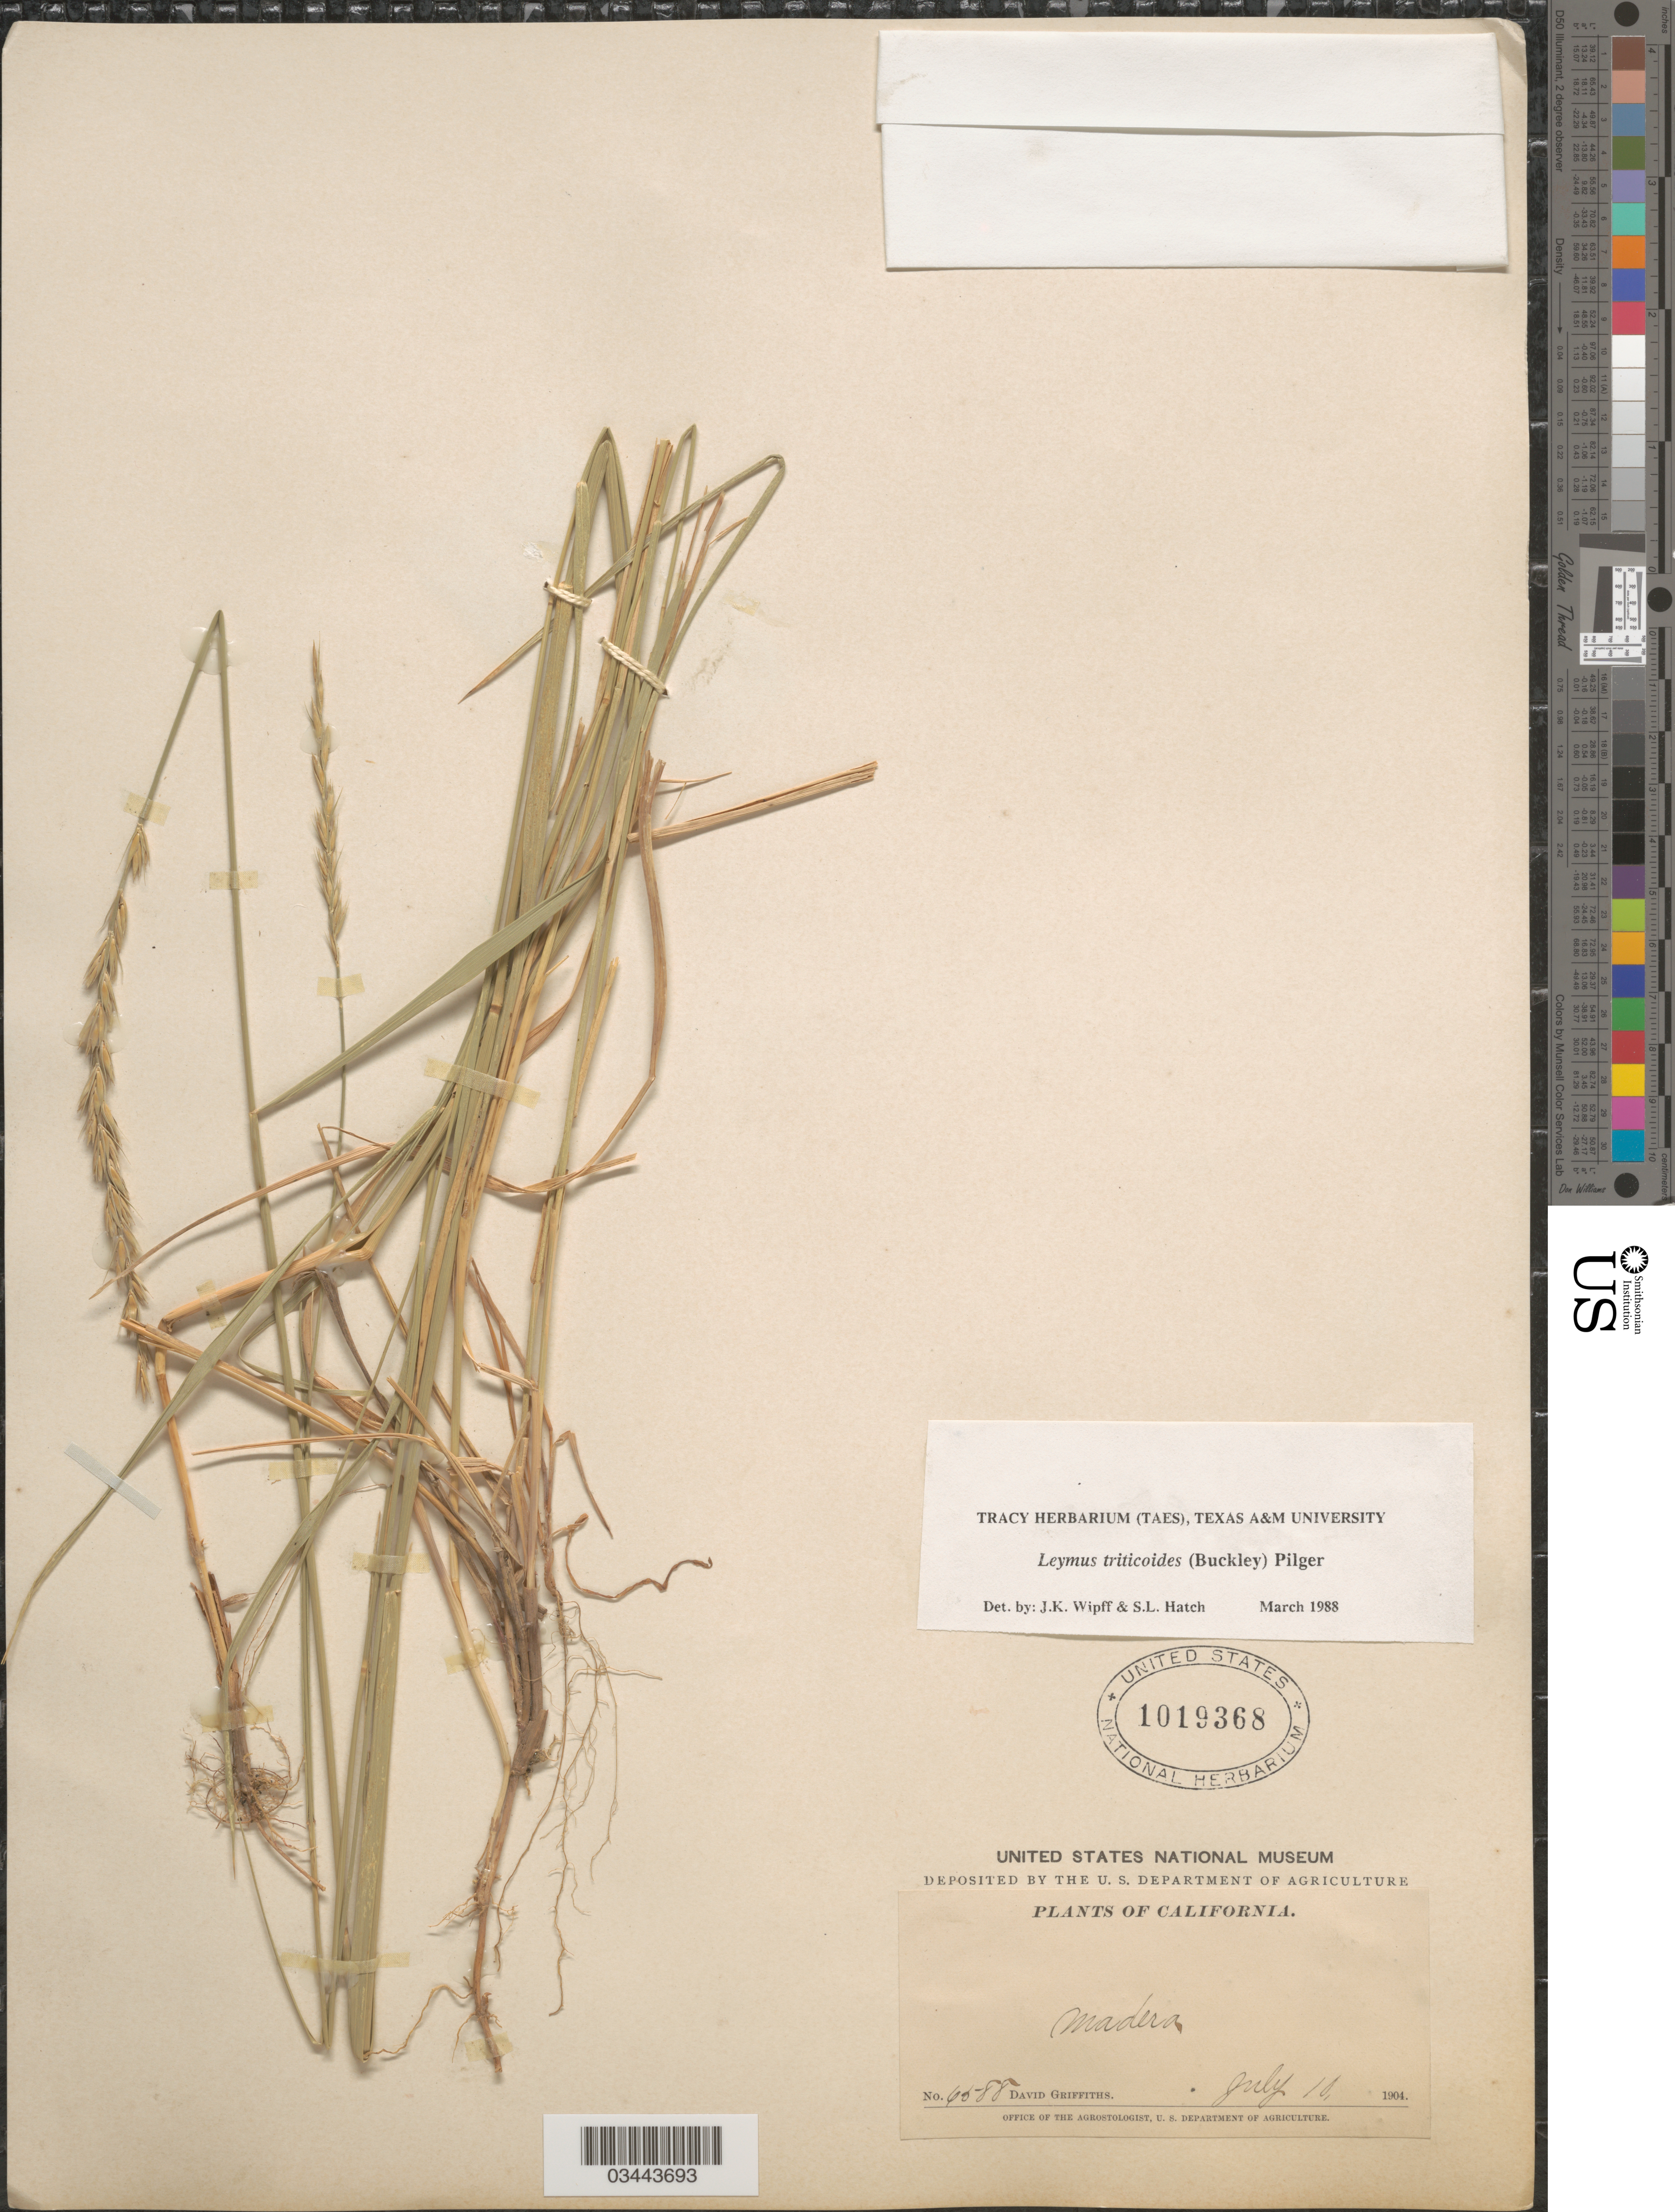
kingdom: Plantae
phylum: Tracheophyta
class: Liliopsida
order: Poales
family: Poaceae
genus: Leymus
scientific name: Leymus triticoides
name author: (Buckley) Pilg.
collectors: D. Griffiths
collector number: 6588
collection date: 1904-07-10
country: United States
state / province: California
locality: Madera.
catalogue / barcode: US 1019368